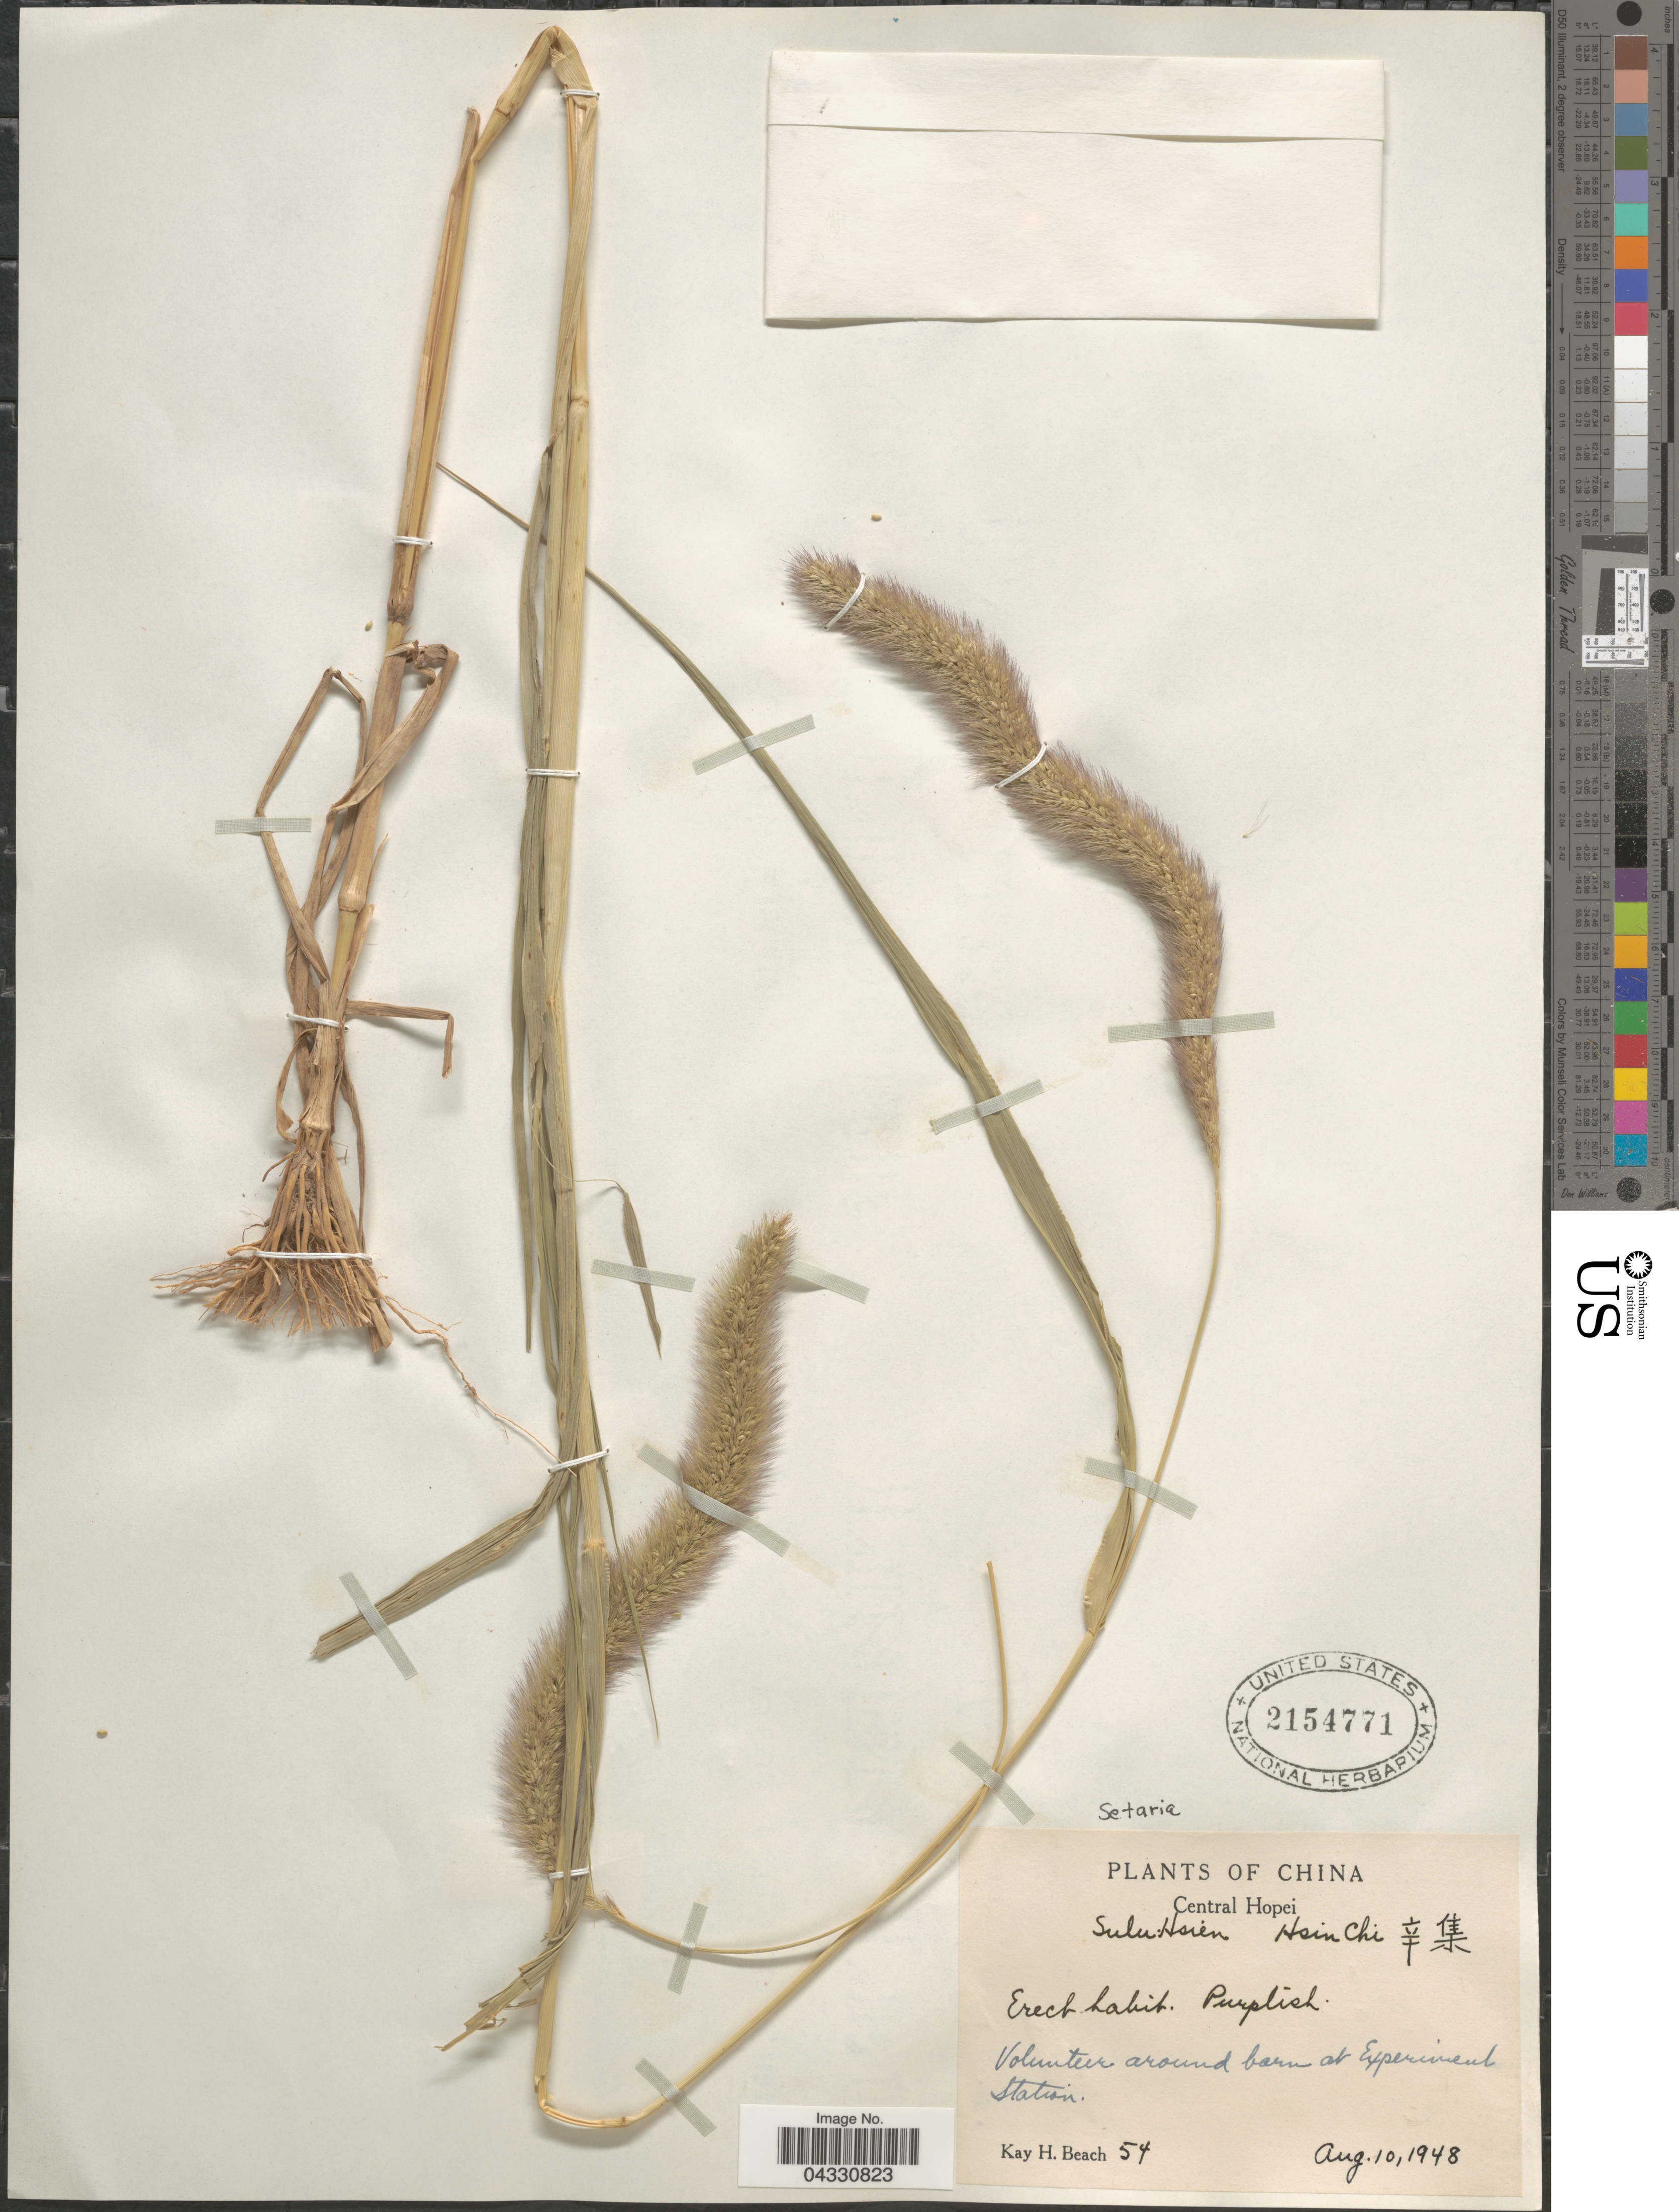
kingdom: Plantae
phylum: Tracheophyta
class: Liliopsida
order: Poales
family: Poaceae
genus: Setaria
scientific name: Setaria sp.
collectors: K. H. Beach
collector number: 54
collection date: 1948-08-10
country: China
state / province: Hebei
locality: Central Hopei. Around barn at Experiment Station.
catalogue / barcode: US 2154771